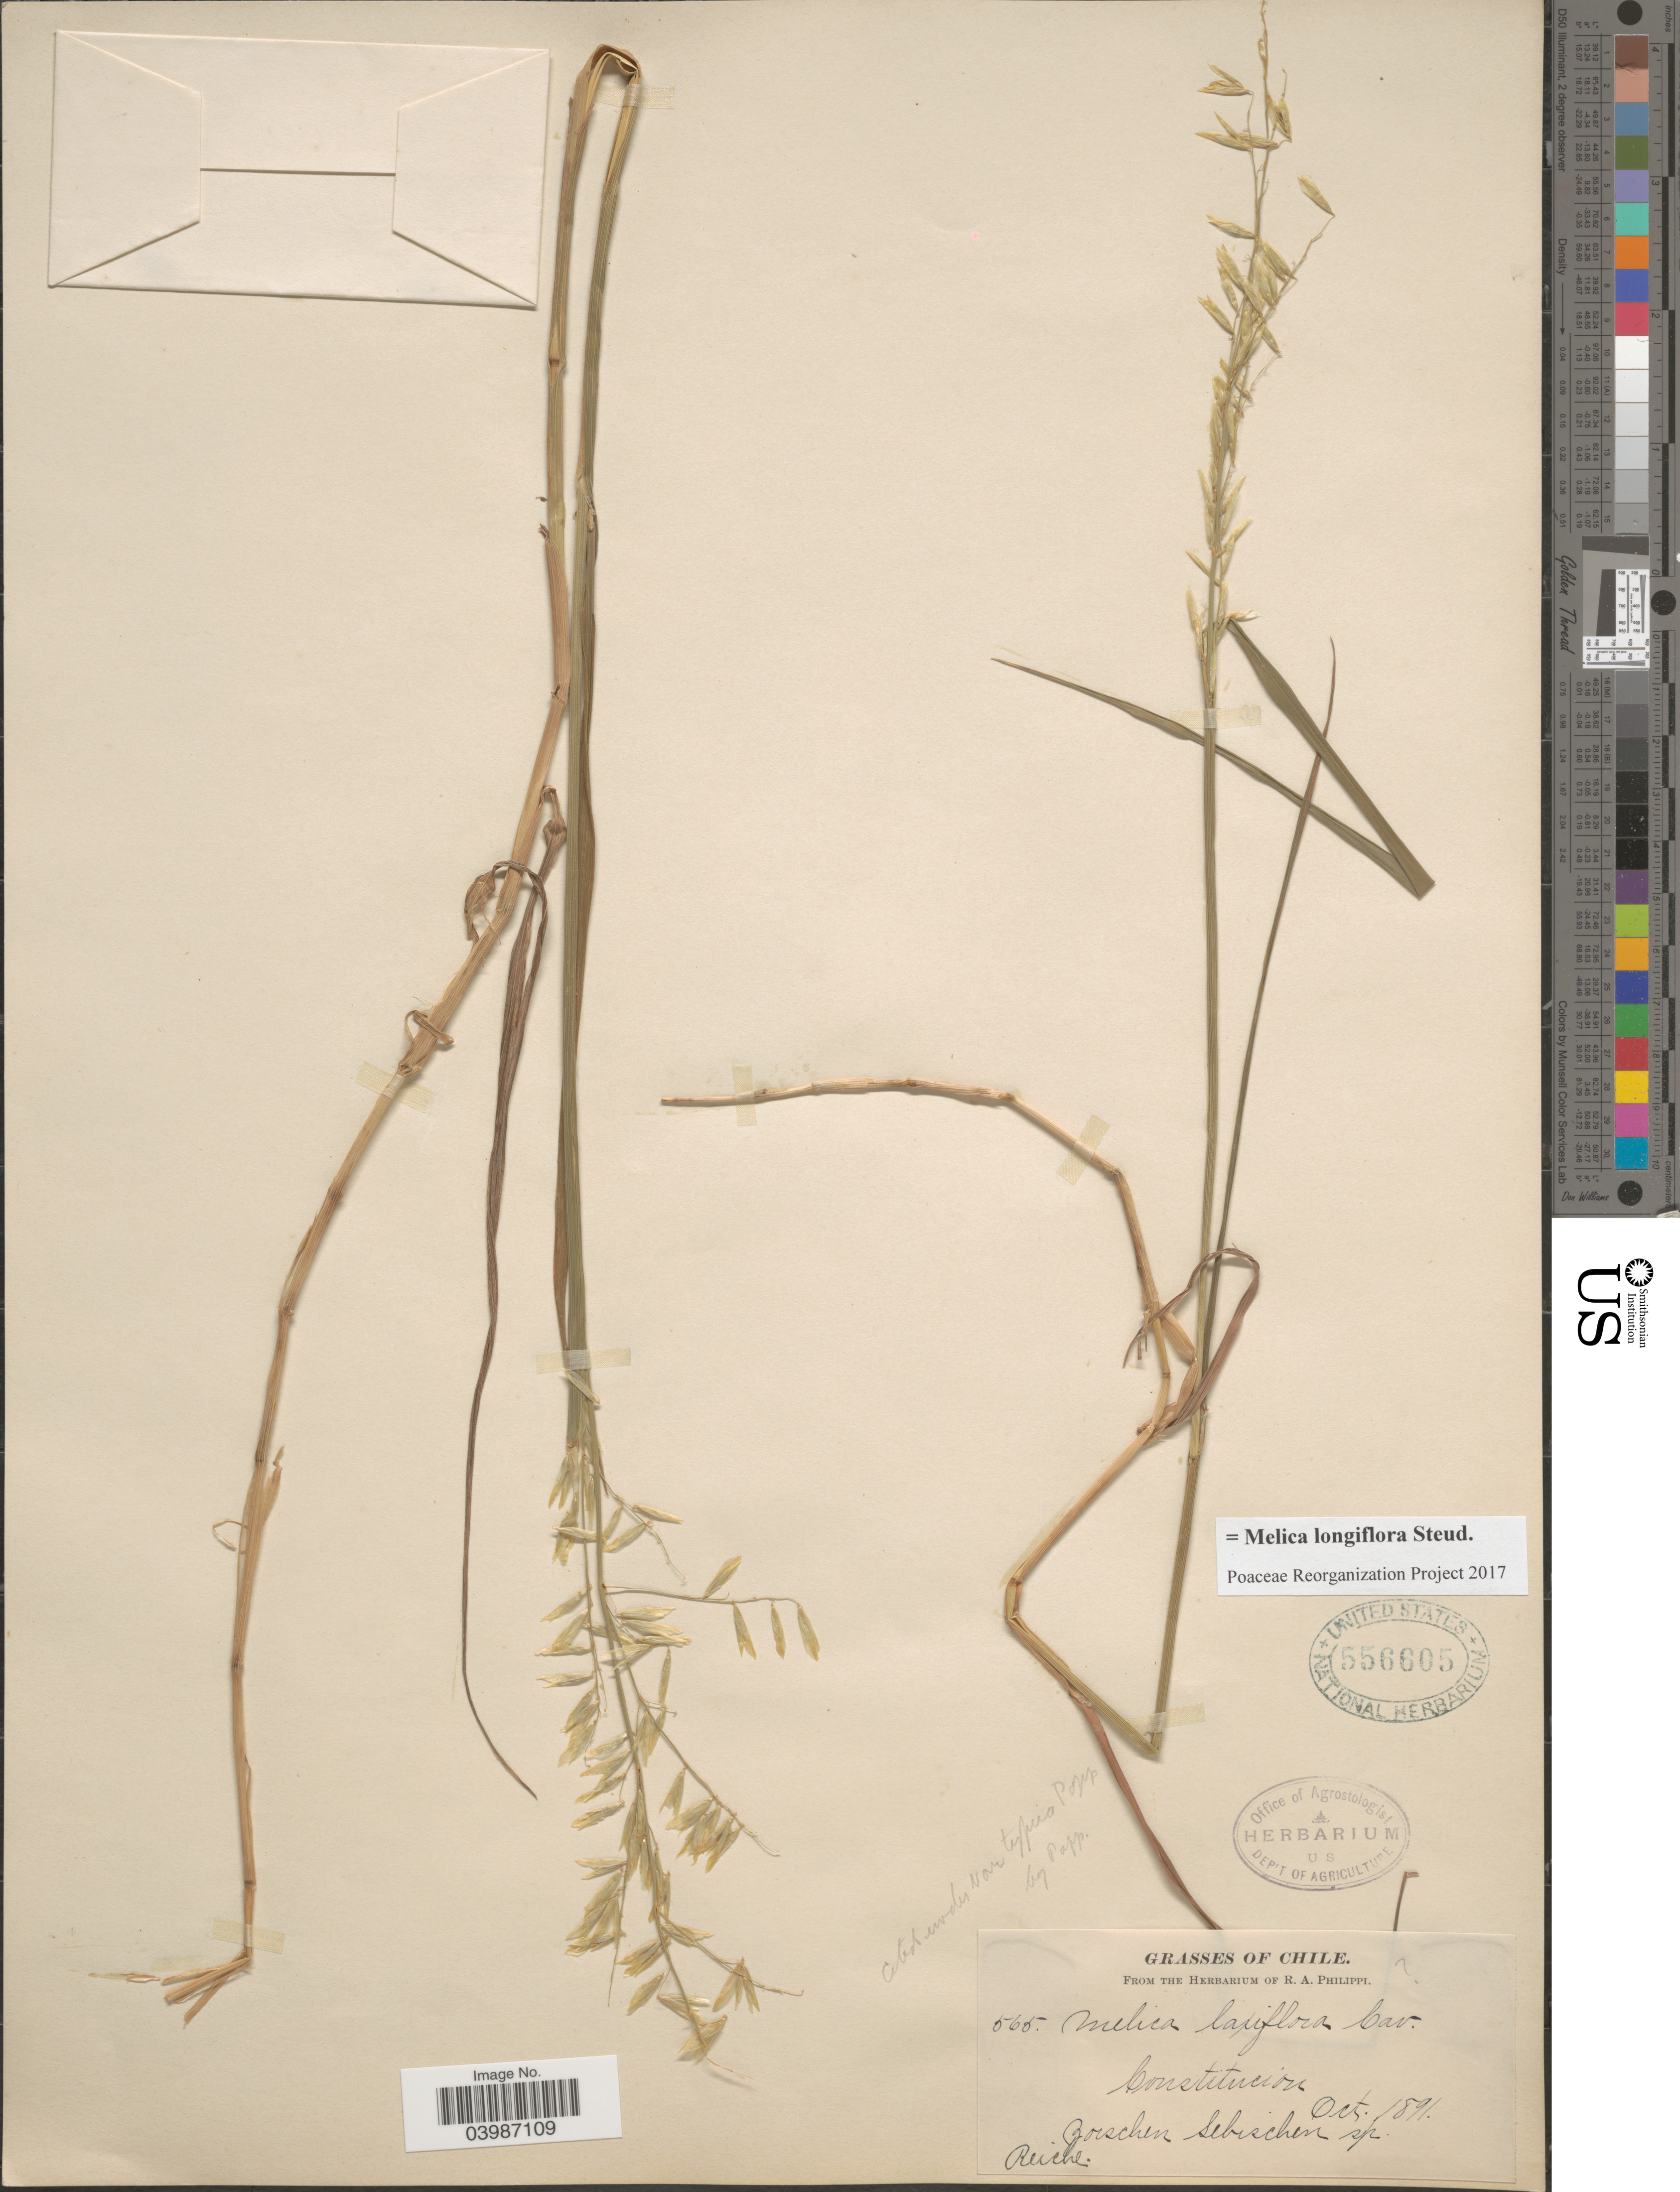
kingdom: Plantae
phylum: Tracheophyta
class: Liliopsida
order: Poales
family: Poaceae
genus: Melica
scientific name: Melica longiflora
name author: Steud.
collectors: Reiche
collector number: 565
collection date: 1891-10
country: Chile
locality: Constitucion.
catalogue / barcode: US 556605